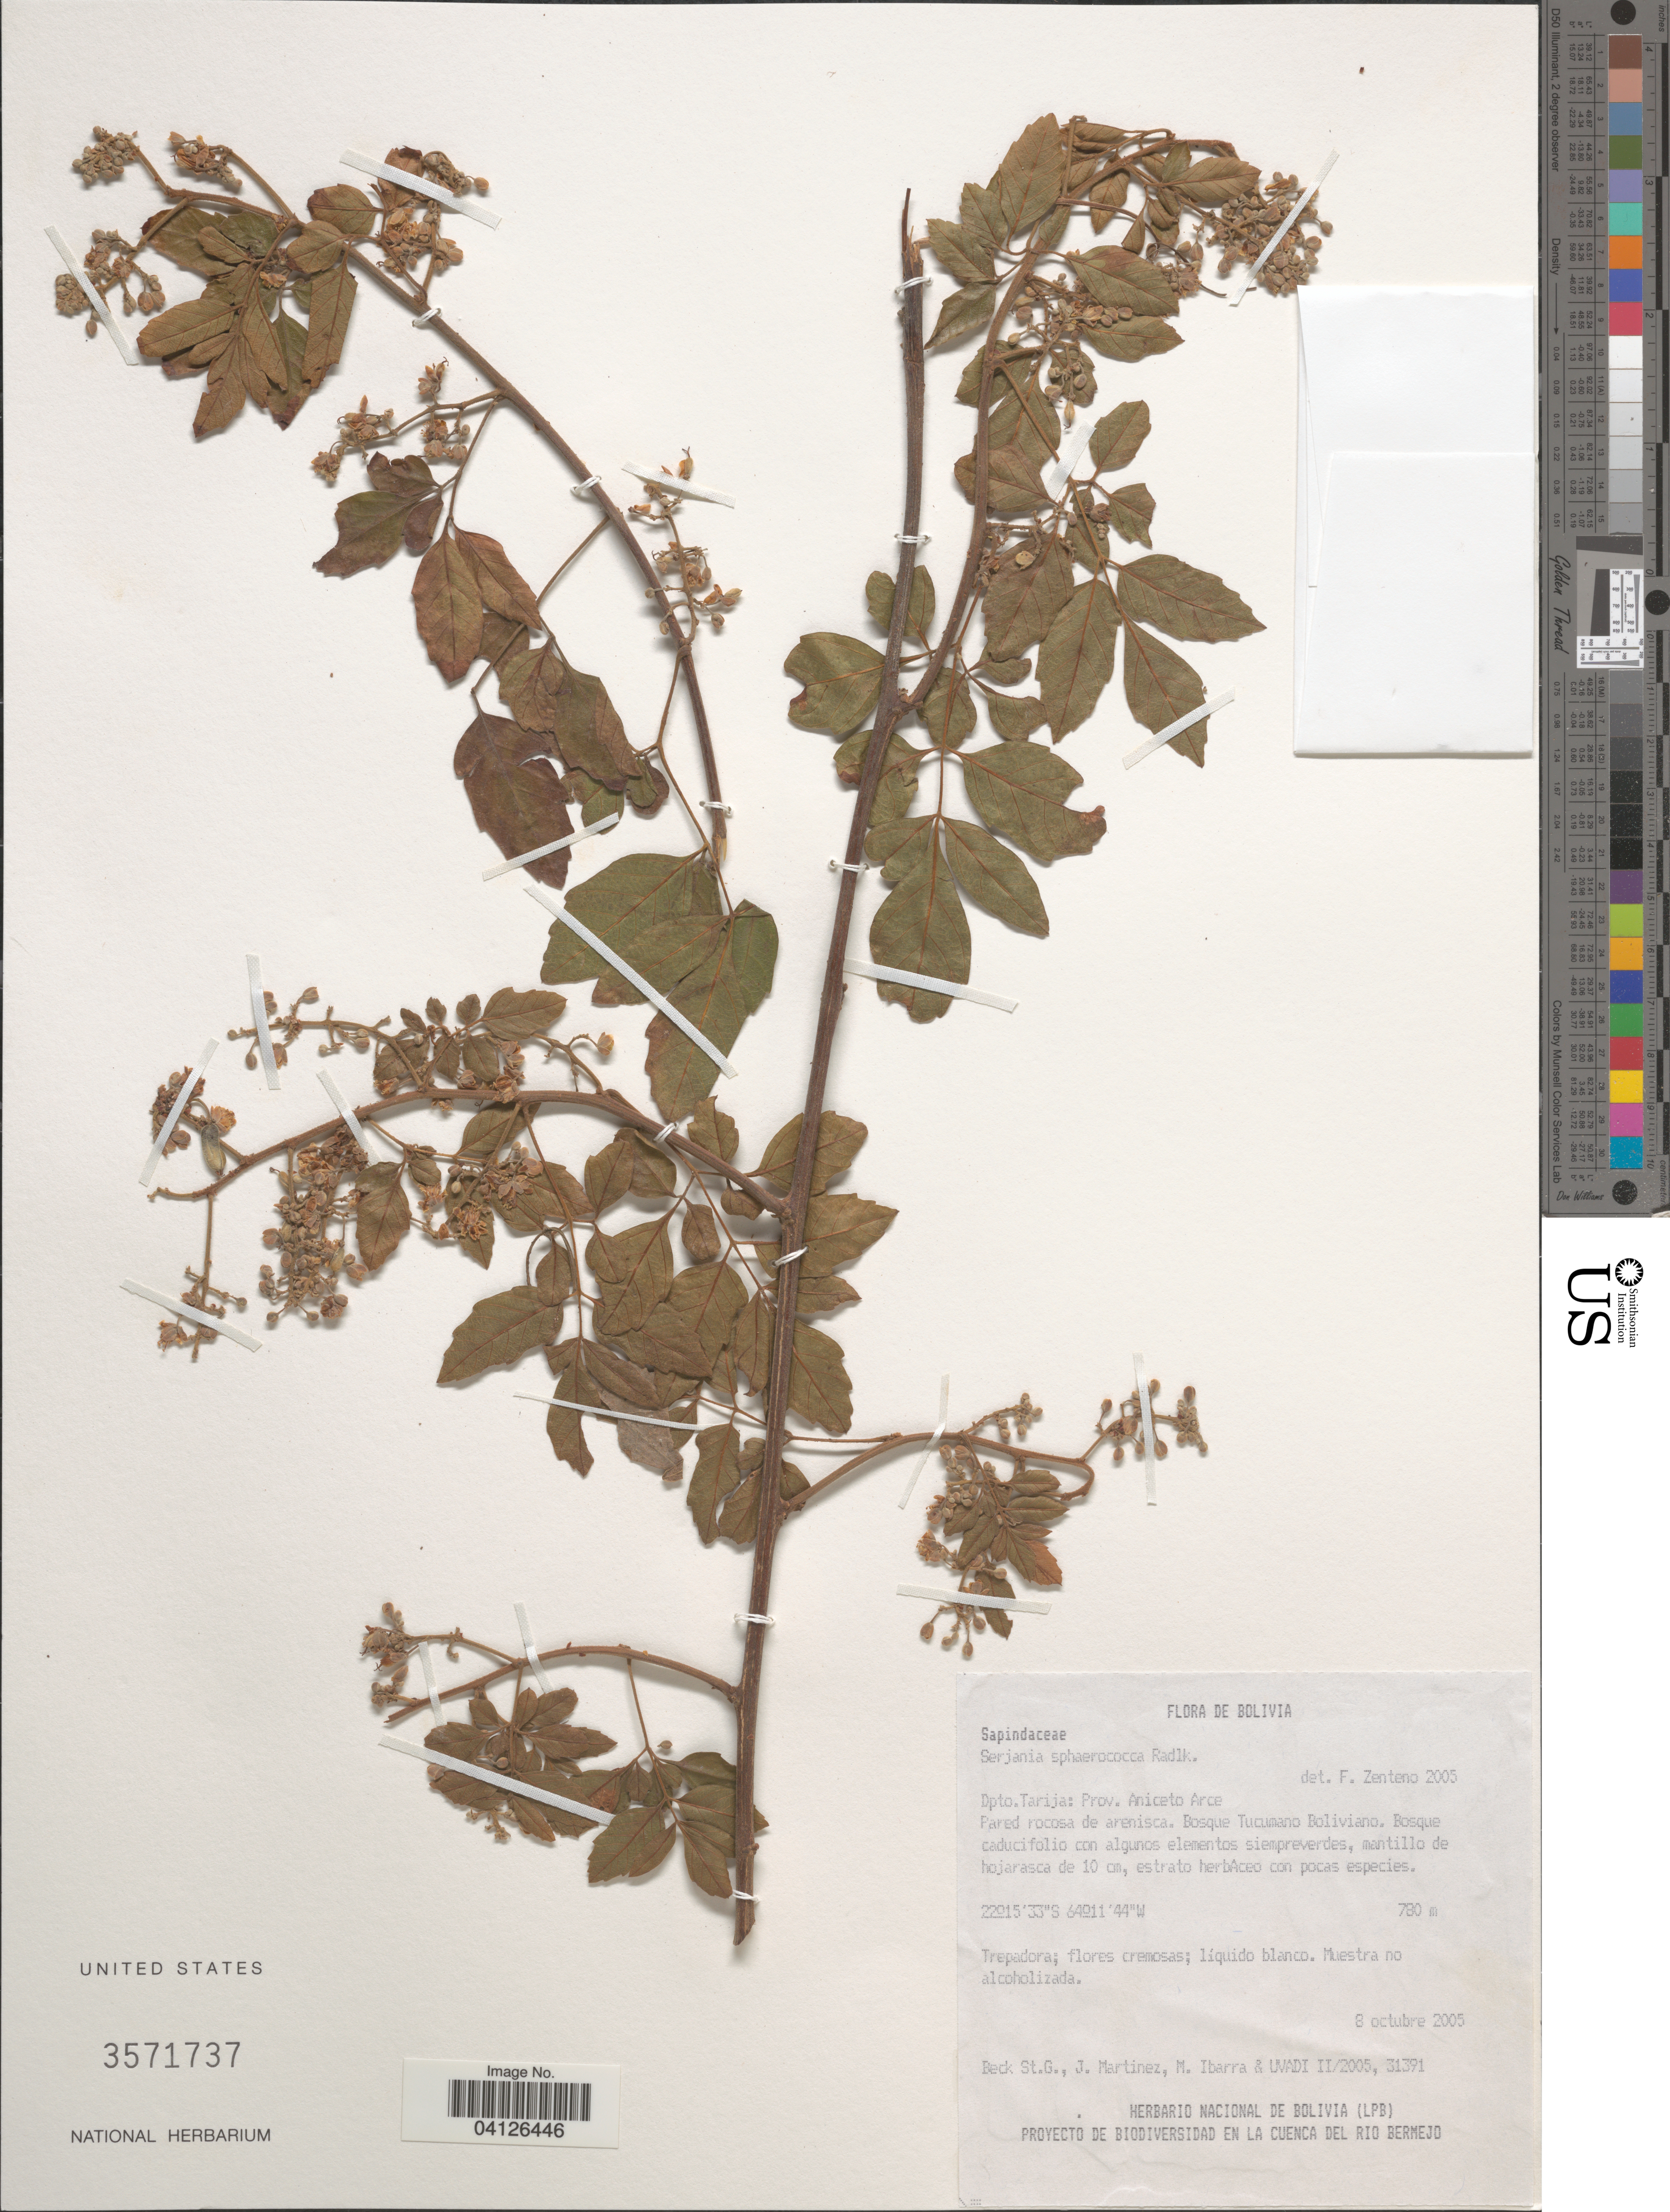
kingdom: Plantae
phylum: Tracheophyta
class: Magnoliopsida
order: Sapindales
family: Sapindaceae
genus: Serjania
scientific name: Serjania sphaerococca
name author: Radlk.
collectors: S. G. Beck, J. Martinez, M. Ibarra & UVADI II/2005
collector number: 31391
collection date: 2005-10-08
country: Bolivia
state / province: Tarija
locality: Dpto. Tarija: Prov. Aniceto Arce. Pared rocosa de arenisca. Bosque Tucumano Boliviano.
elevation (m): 780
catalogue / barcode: US 3571737